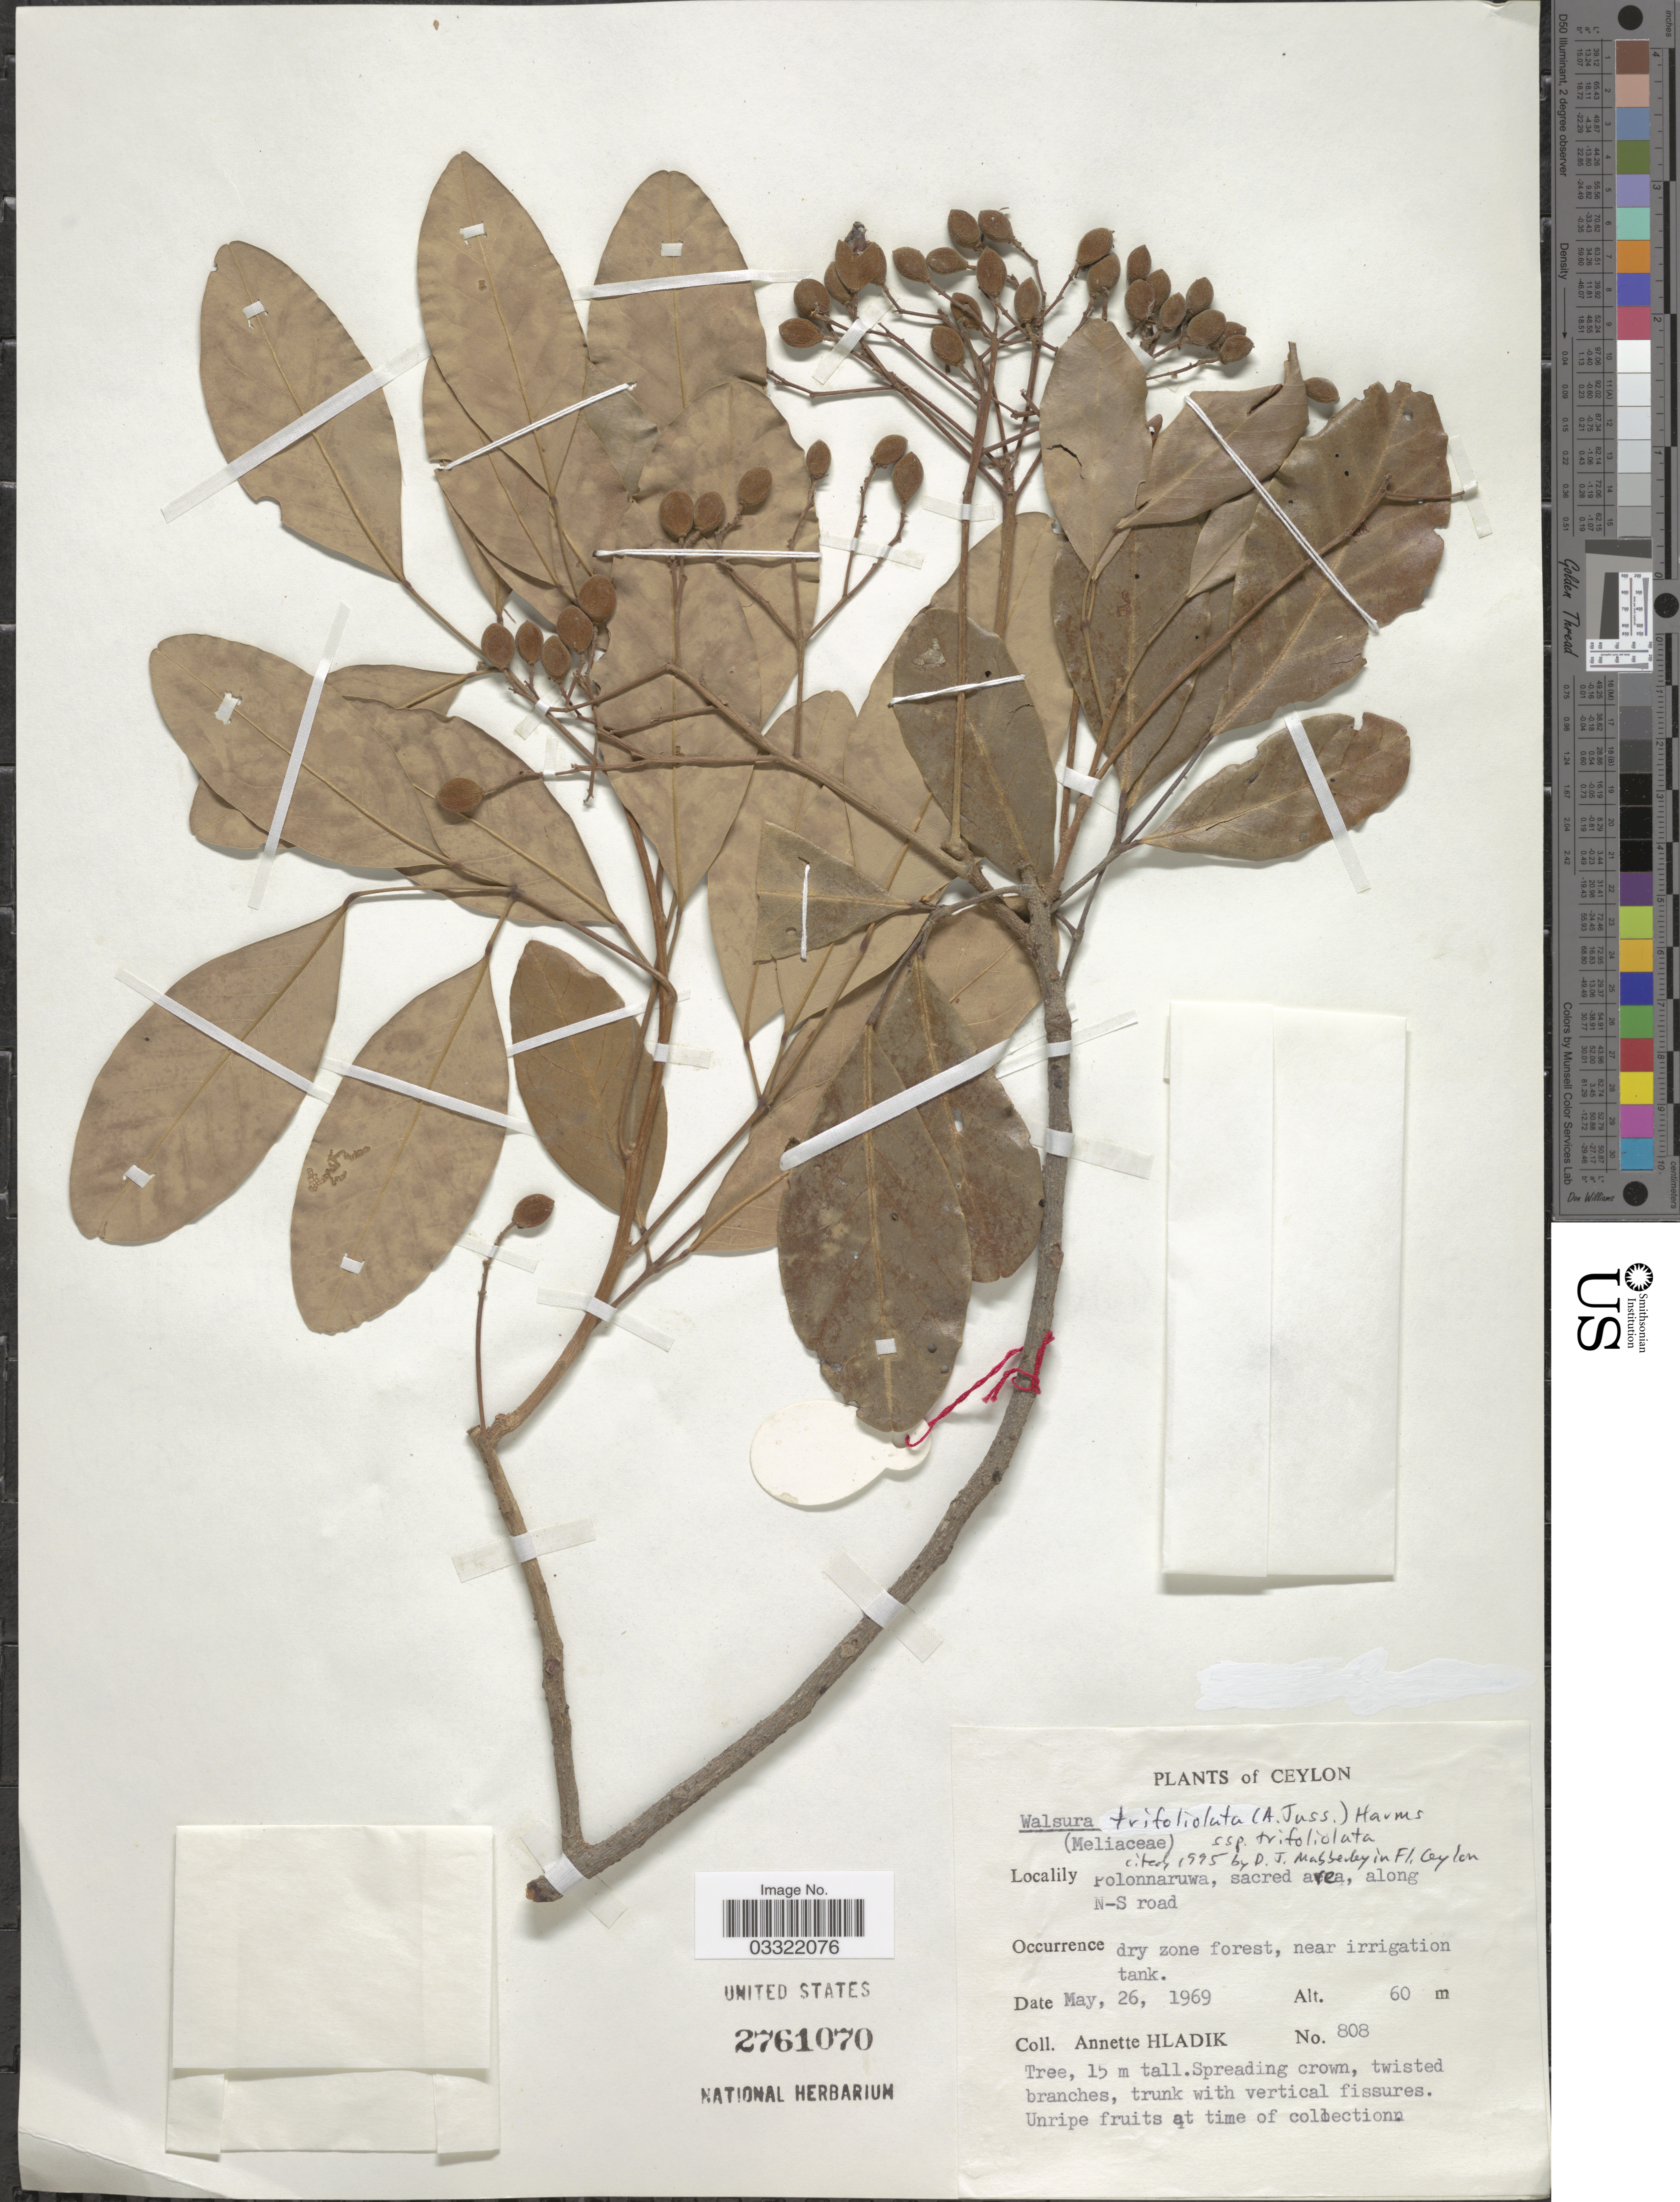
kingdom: Plantae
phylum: Tracheophyta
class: Magnoliopsida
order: Sapindales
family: Meliaceae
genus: Walsura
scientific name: Walsura trifoliolata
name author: (A. Juss.) Harms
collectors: A. Hladik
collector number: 808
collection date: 1969-05-26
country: Sri Lanka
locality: Ceylon, Polonnaruwa, sacred area, along N-S road.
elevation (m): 60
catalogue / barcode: US 2761070